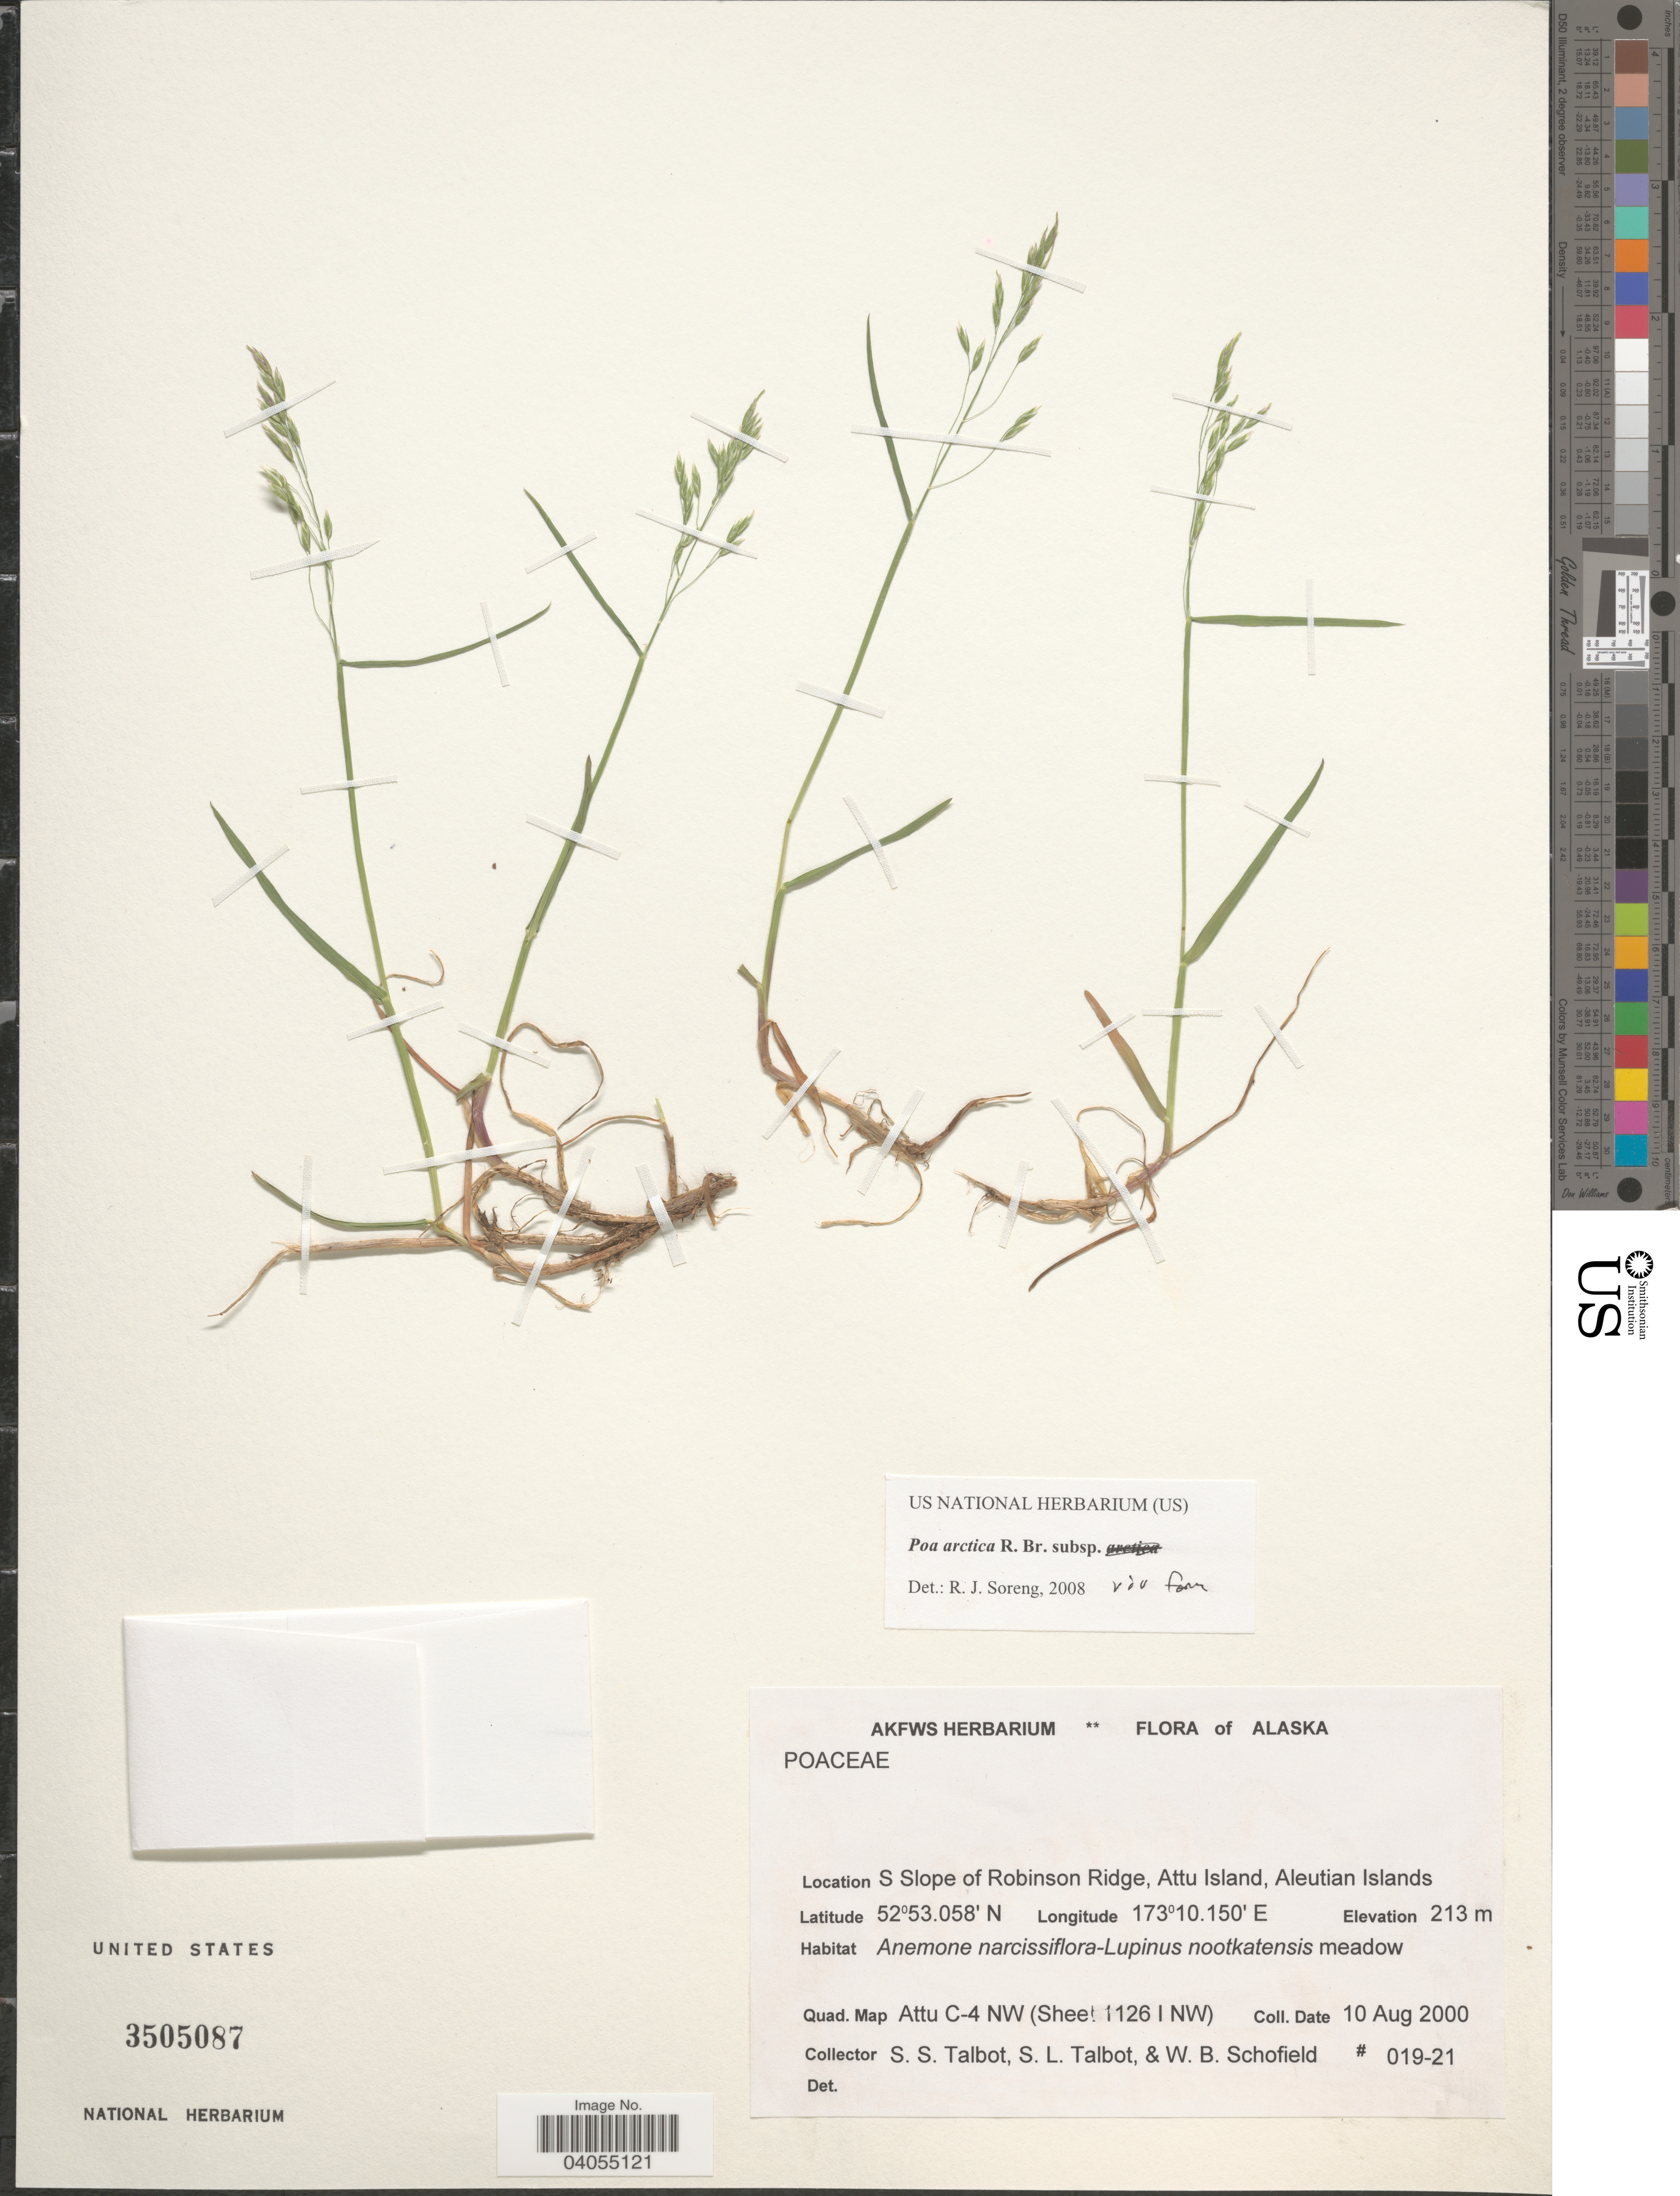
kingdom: Plantae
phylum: Tracheophyta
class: Liliopsida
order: Poales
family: Poaceae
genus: Poa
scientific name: Poa arctica subsp. arctica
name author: R. Br.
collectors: S. S. Talbot, S. Talbot & W. Schofield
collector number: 019-21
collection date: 2000-08-10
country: United States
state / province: Alaska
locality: S Slope of Robinson Ridge, Attu Island, Aleutian Islands. Quad. Map Attu C-4 NW (Sheet 1126 I NW).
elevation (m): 213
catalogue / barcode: US 3505087